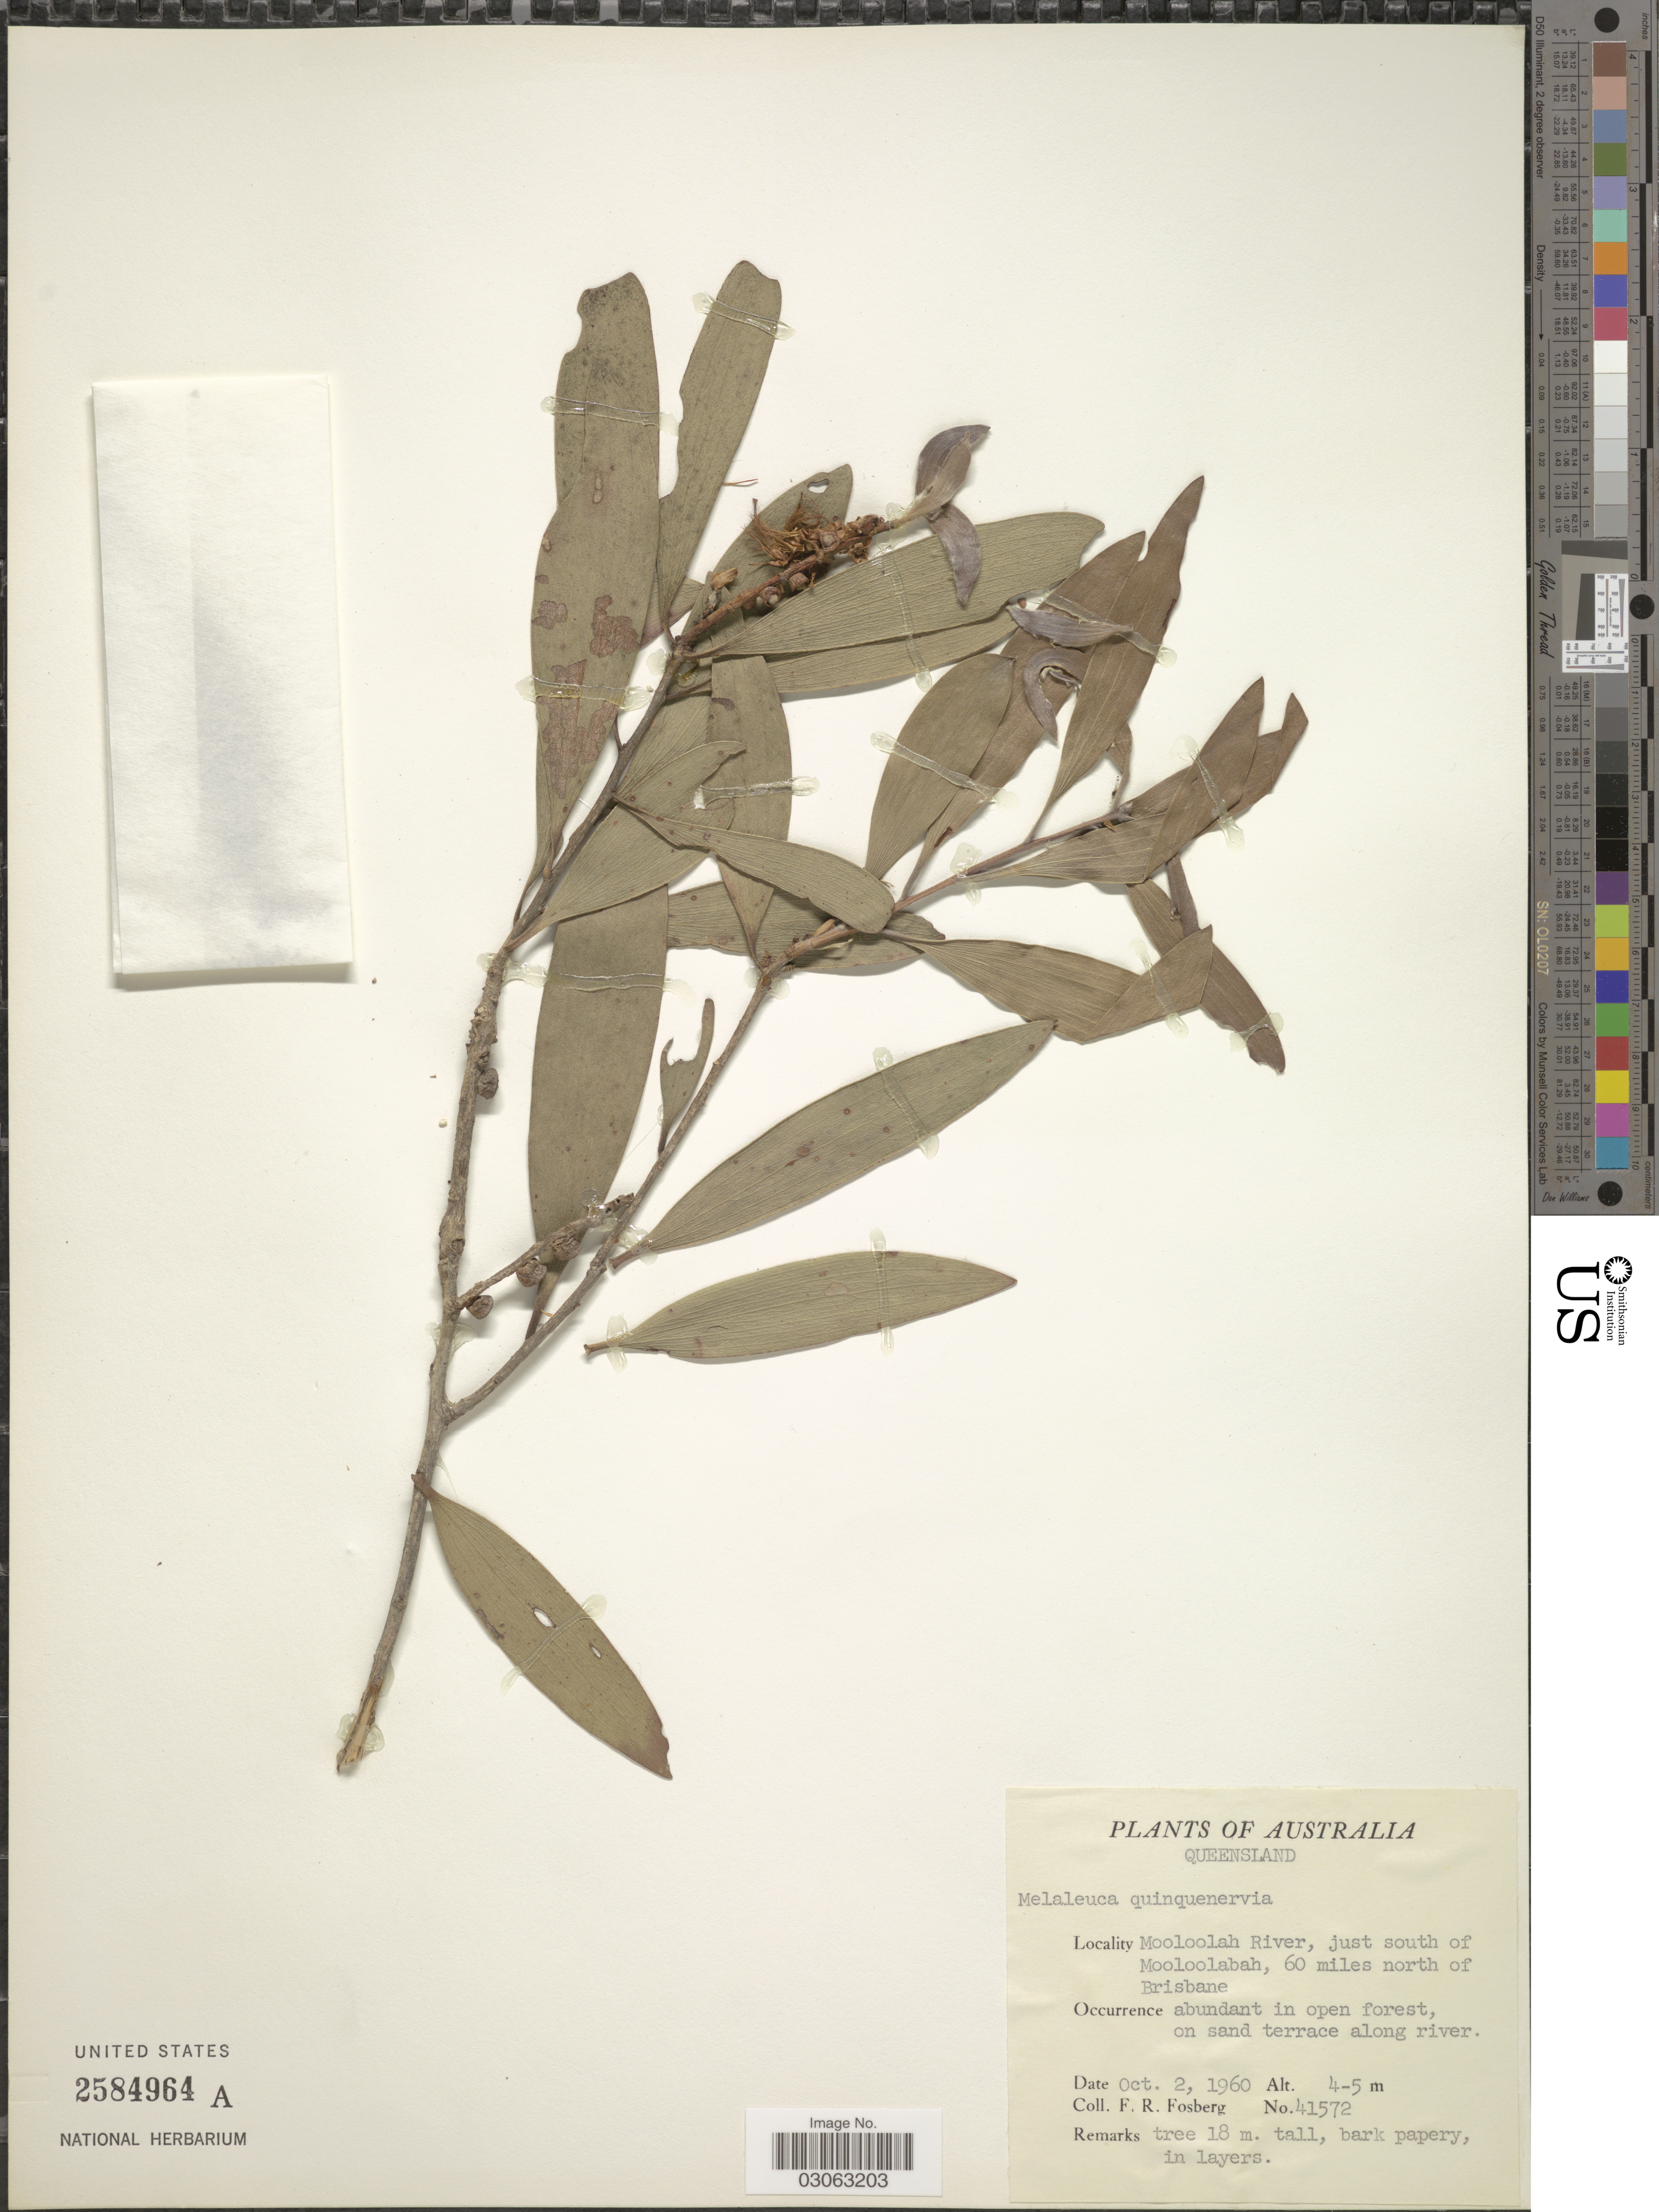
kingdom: Plantae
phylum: Tracheophyta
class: Magnoliopsida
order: Myrtales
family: Myrtaceae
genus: Melaleuca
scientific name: Melaleuca quinquenervia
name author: (Cav.) S.T. Blake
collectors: F. R. Fosberg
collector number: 41572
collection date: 1960-10-02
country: Australia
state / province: Queensland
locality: Mooloolah River, just south of Mooloolabah, 60 miles north of Brisbane.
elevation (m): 4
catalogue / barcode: US 2584964A